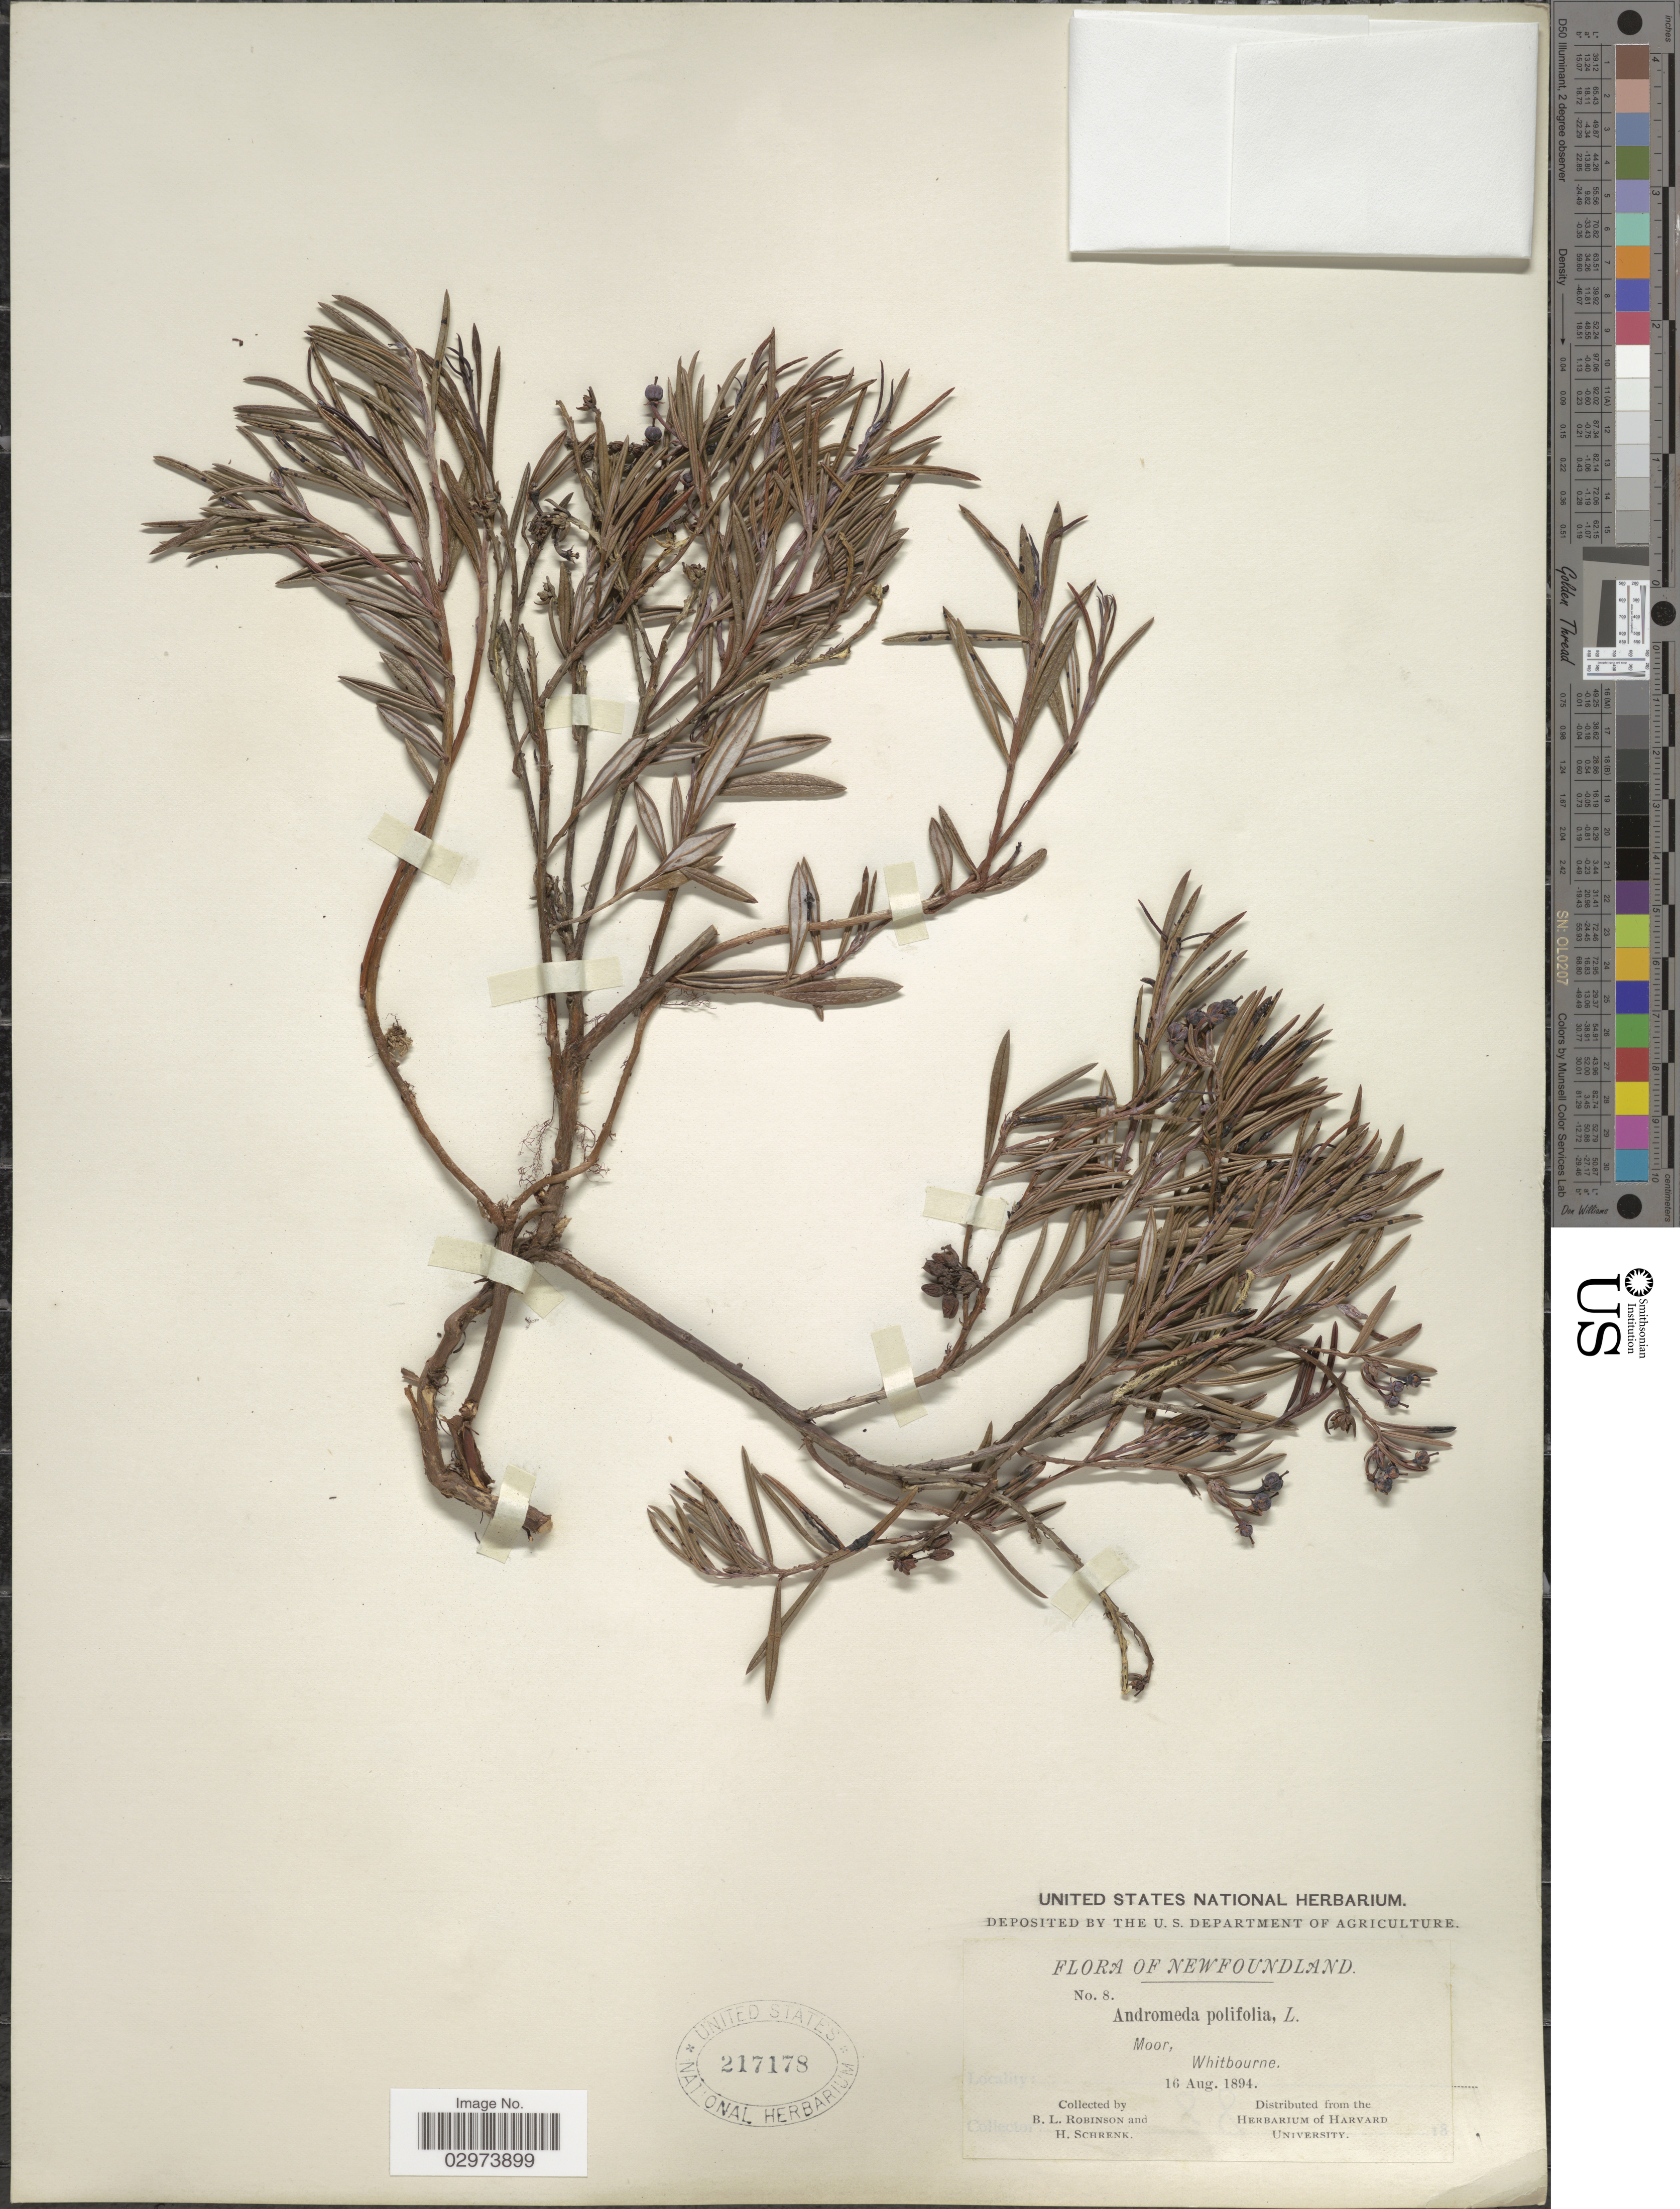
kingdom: Plantae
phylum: Tracheophyta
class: Magnoliopsida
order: Ericales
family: Ericaceae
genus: Andromeda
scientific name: Andromeda polifolia var. latifolia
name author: Aiton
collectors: B. L. Robinson & H. Schrenk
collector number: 8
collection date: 1894-08-16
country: Canada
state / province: Newfoundland and Labrador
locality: Moor, Whitbourne.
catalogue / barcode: US 217178